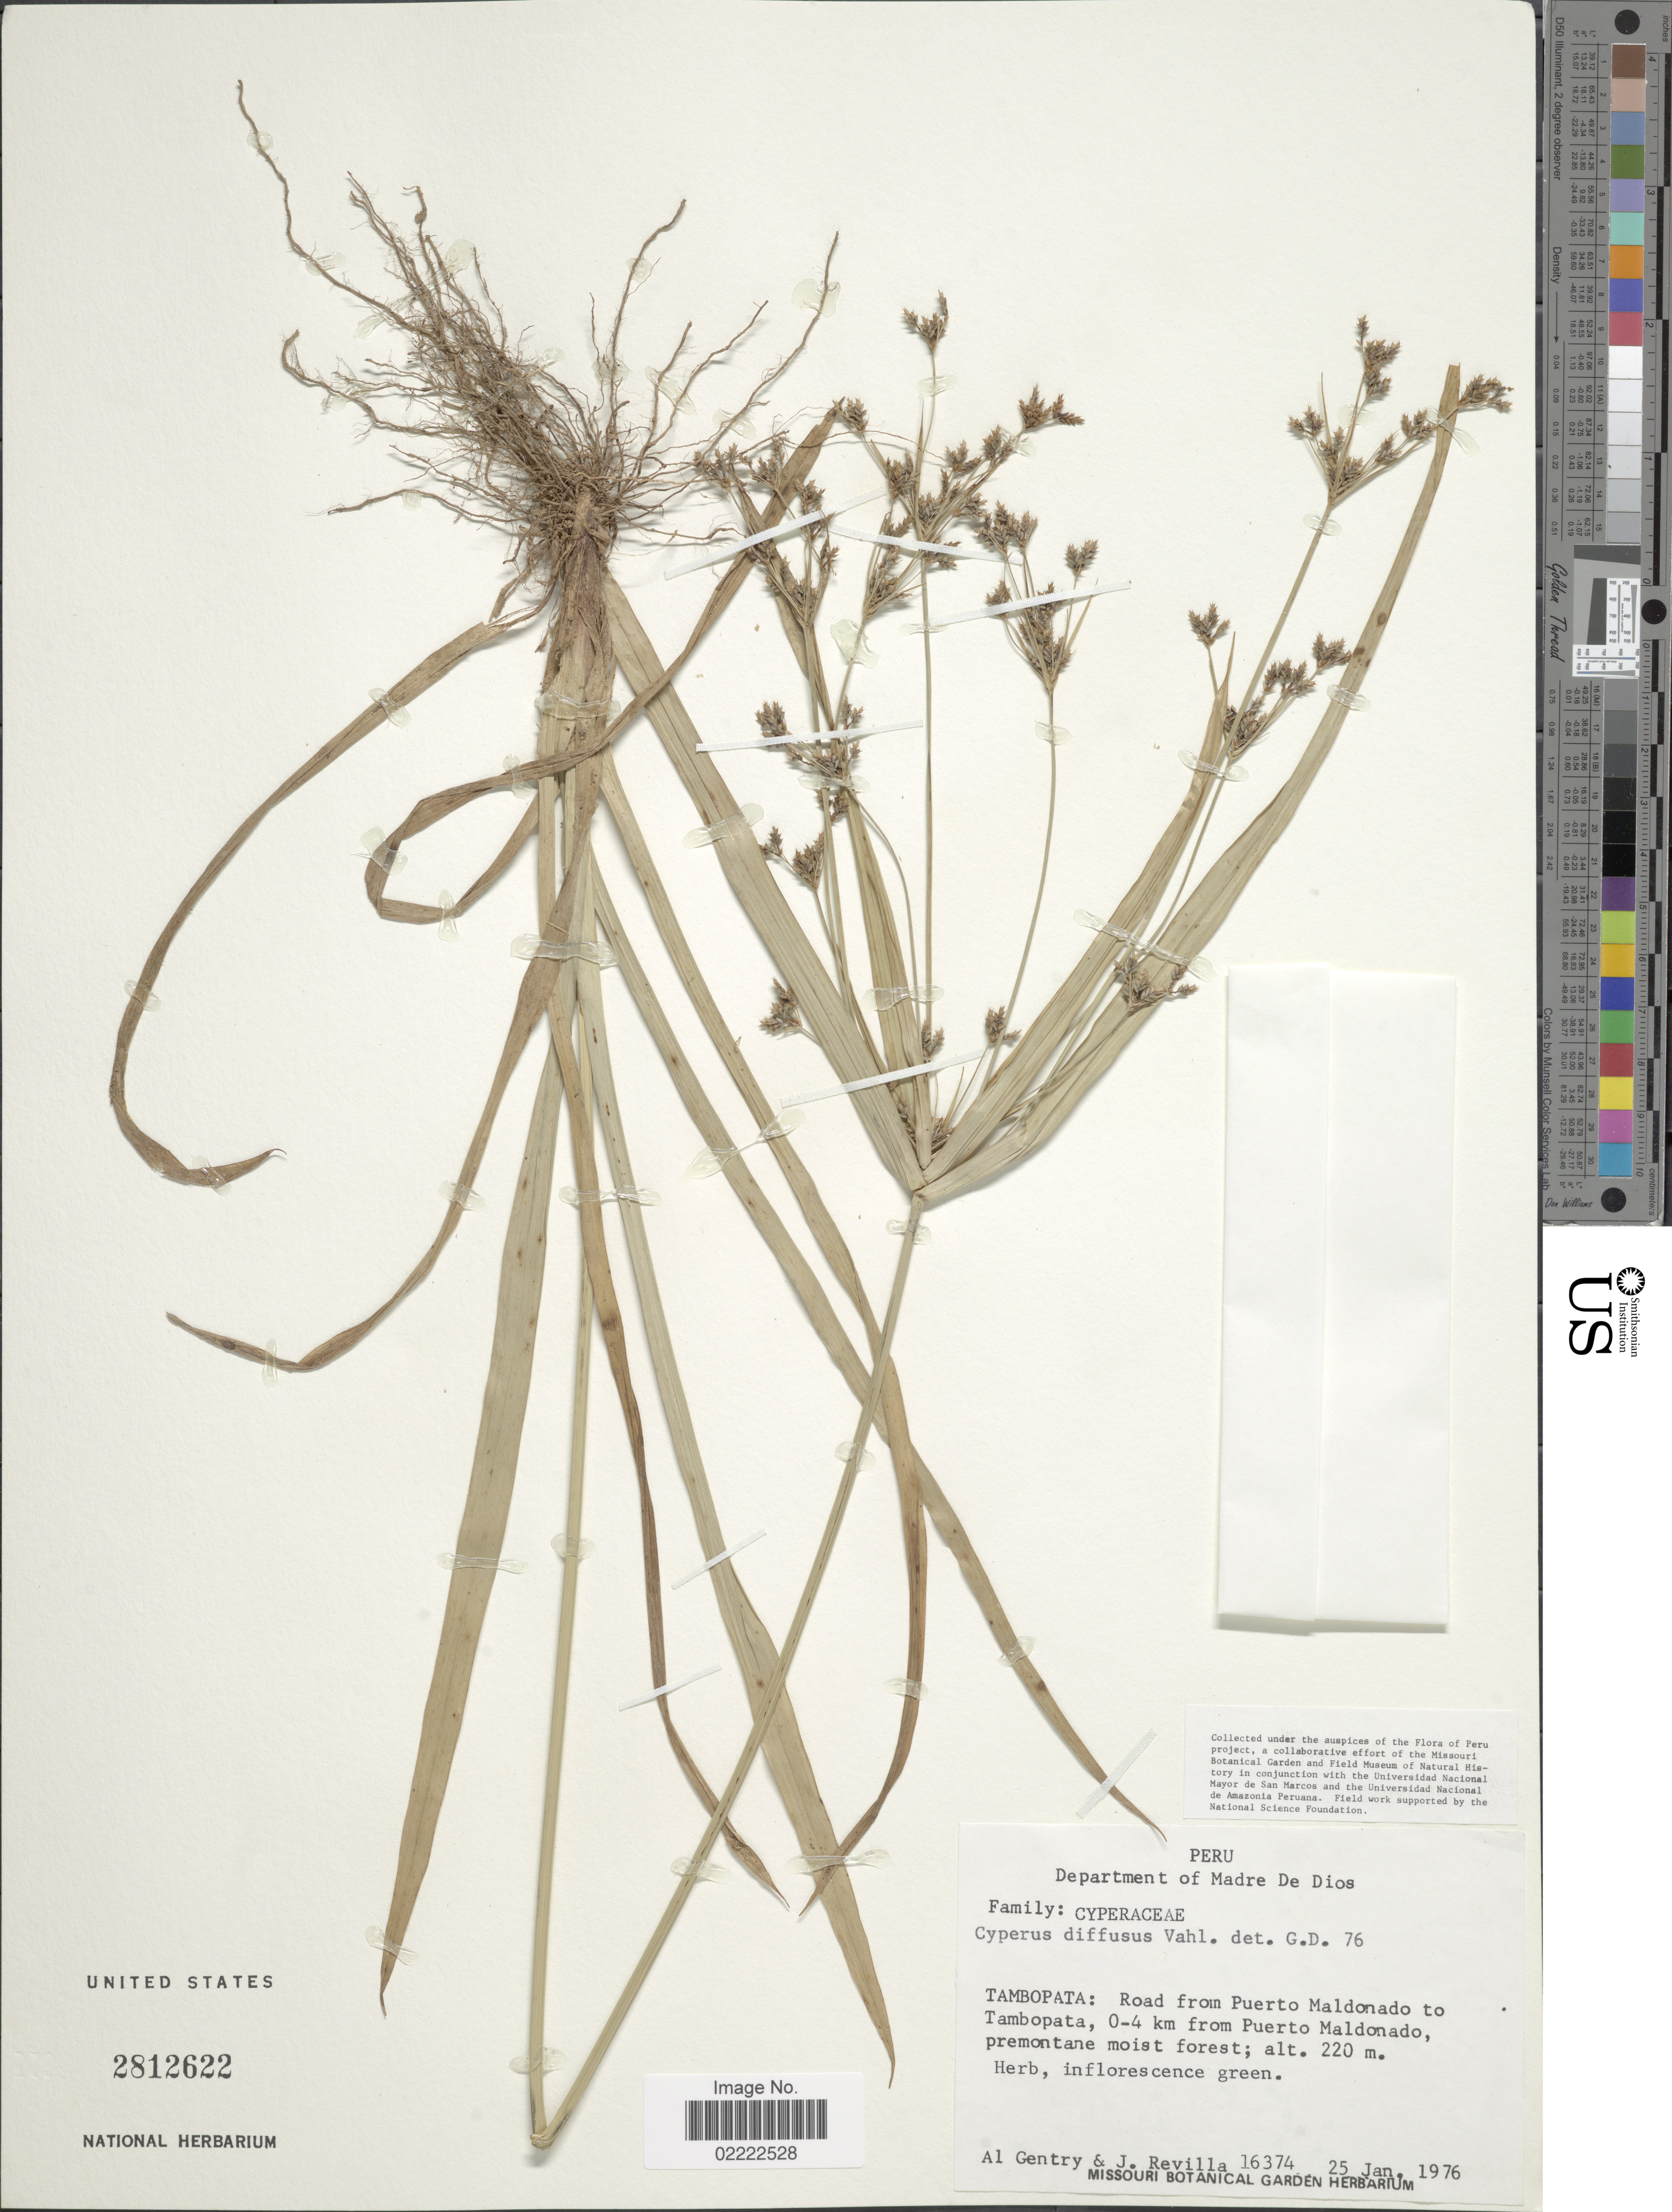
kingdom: Plantae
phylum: Tracheophyta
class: Liliopsida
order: Poales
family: Cyperaceae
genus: Cyperus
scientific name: Cyperus laxus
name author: Lam.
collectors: A. H. Gentry & J. Revilla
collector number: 16374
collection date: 1976-01-25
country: Peru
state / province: Madre de Dios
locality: Tambopata: road from Puerto Maldonado to Tambopata, 0-4 km from Puerto Maldonado premonte moist forest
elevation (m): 220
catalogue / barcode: US 2812622